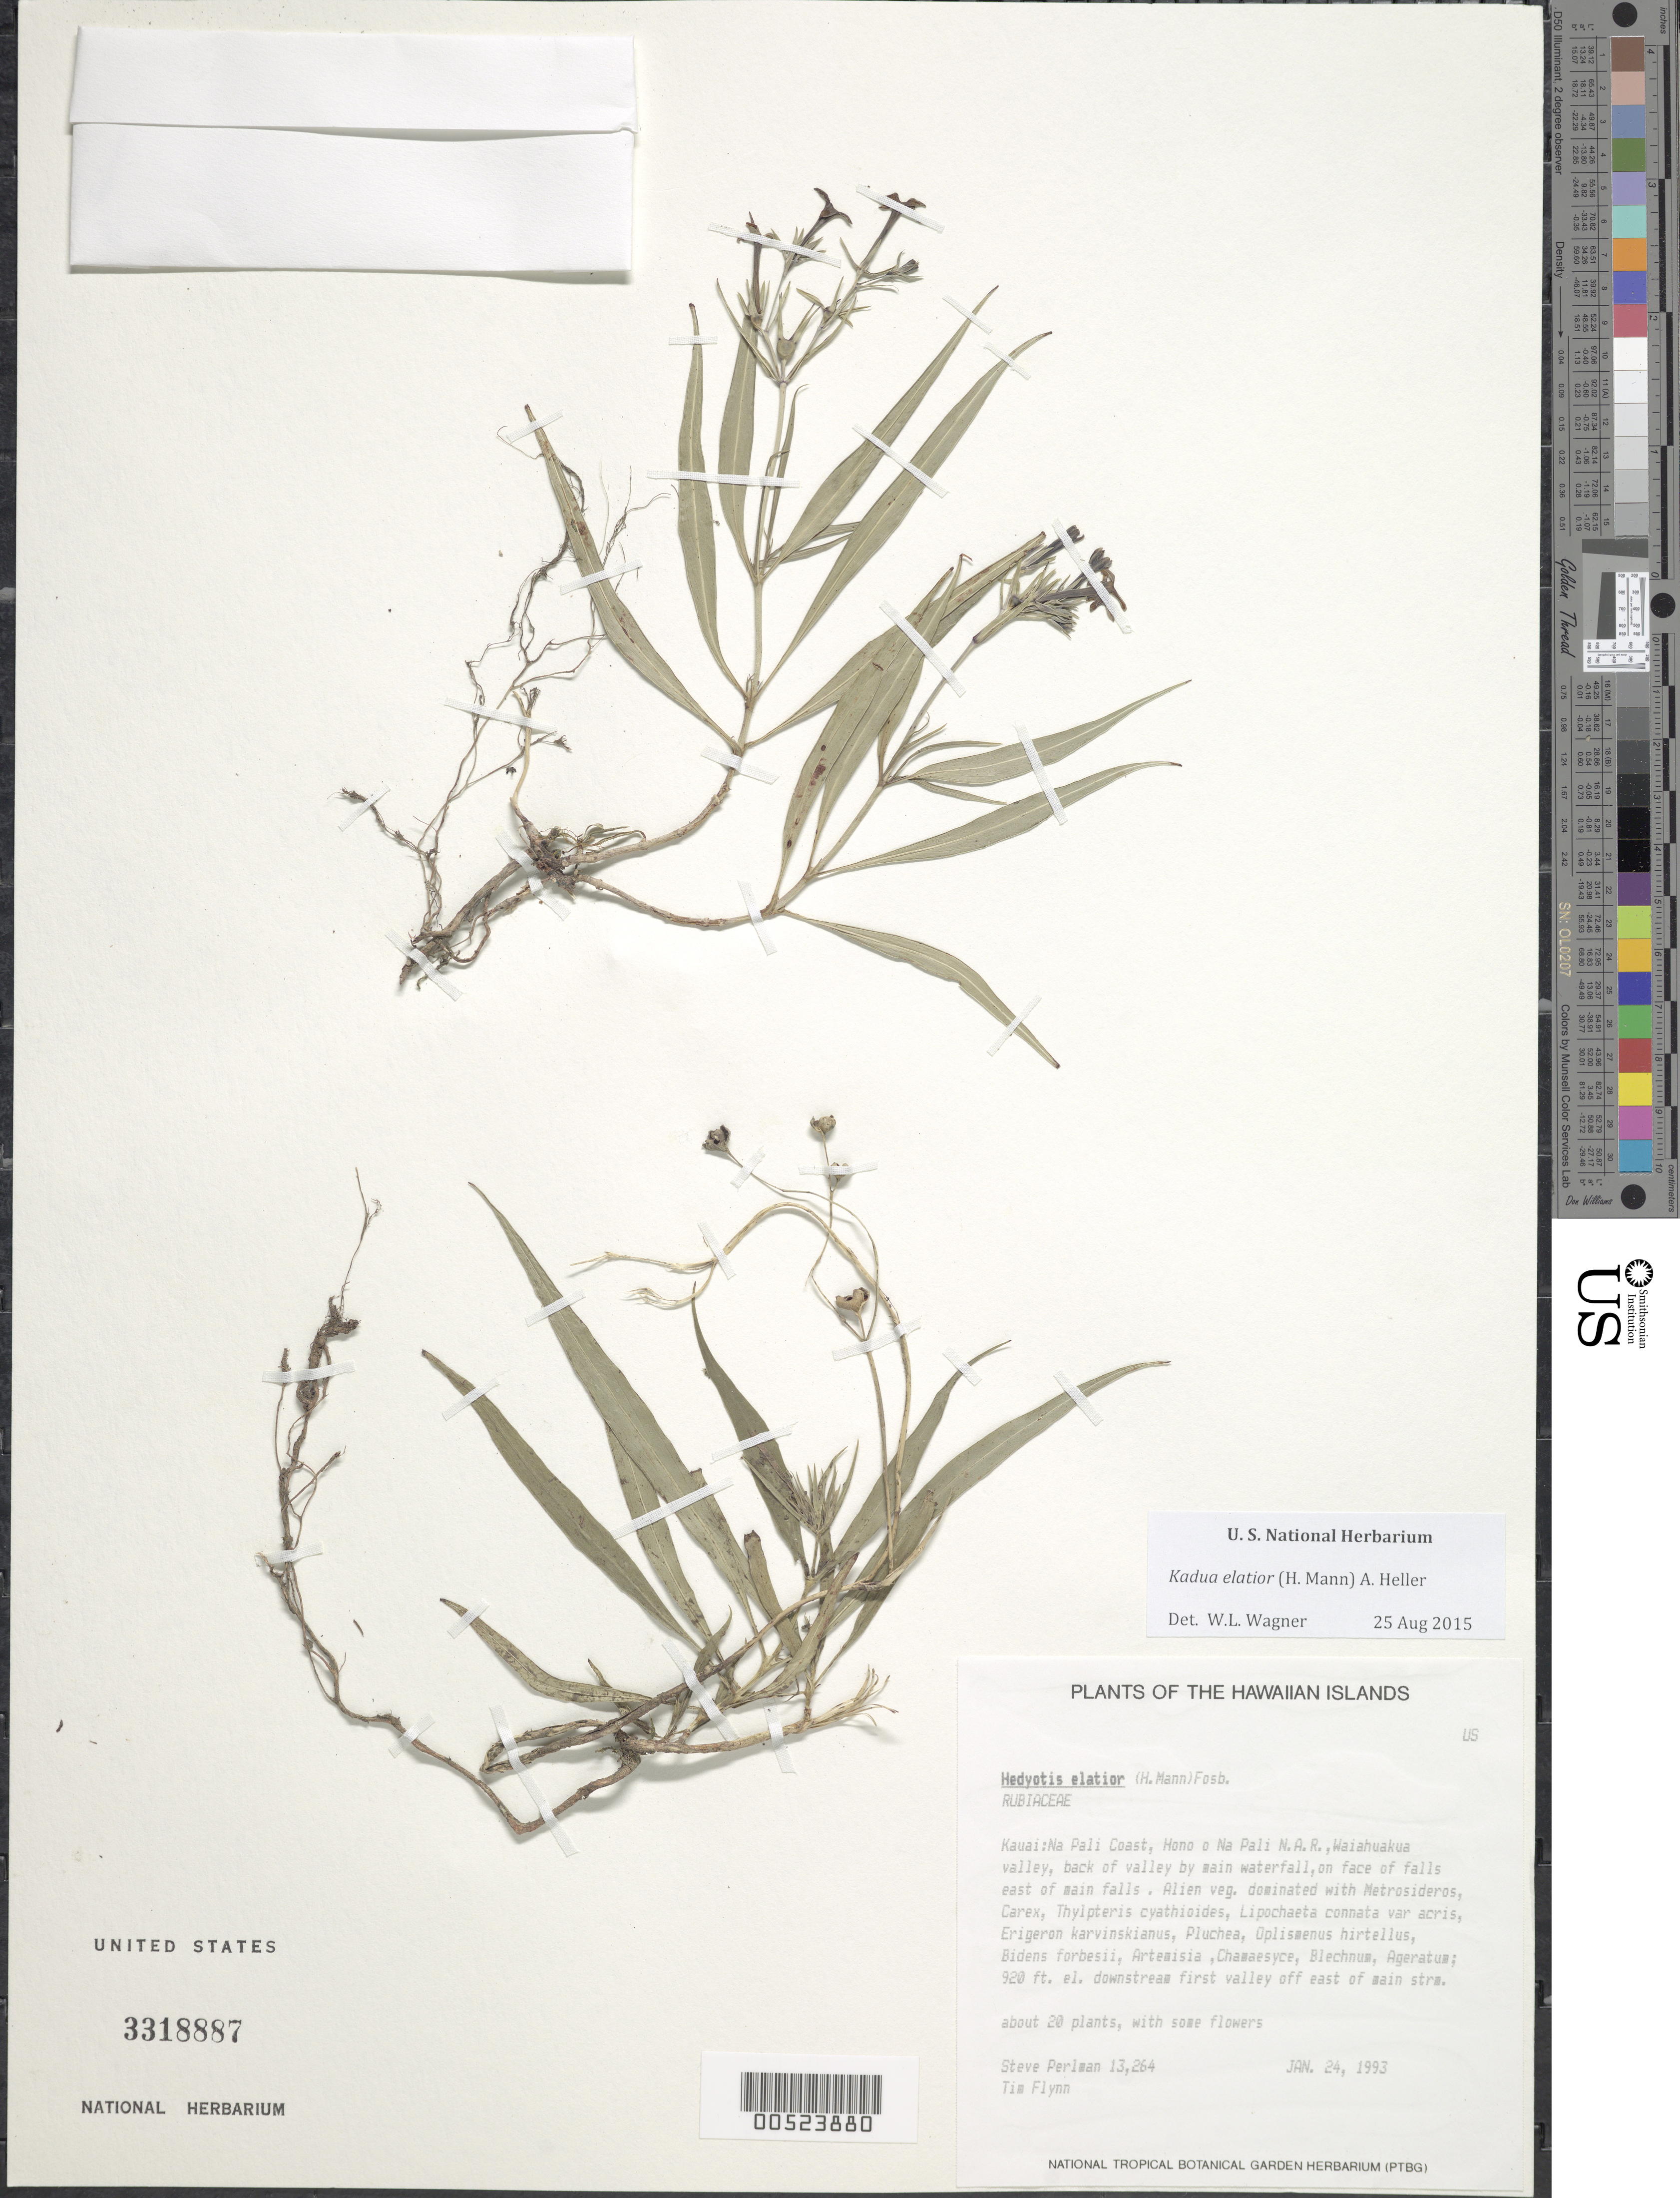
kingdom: Plantae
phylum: Tracheophyta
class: Magnoliopsida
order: Gentianales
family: Rubiaceae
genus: Kadua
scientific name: Kadua elatior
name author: (H. Mann) A. Heller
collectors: S. P. Perlman & T. W. Flynn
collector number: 13264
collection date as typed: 24 Jan 1993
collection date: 1993-01-24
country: United States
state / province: Hawaii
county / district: Kauai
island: Kaua'i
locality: Na Pali Coast, Hono o Na Pali N.A.R., Waihuakua Valley, back of valley by main waterfall, on face of falls E of main falls, d...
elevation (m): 280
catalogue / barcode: US 3318887